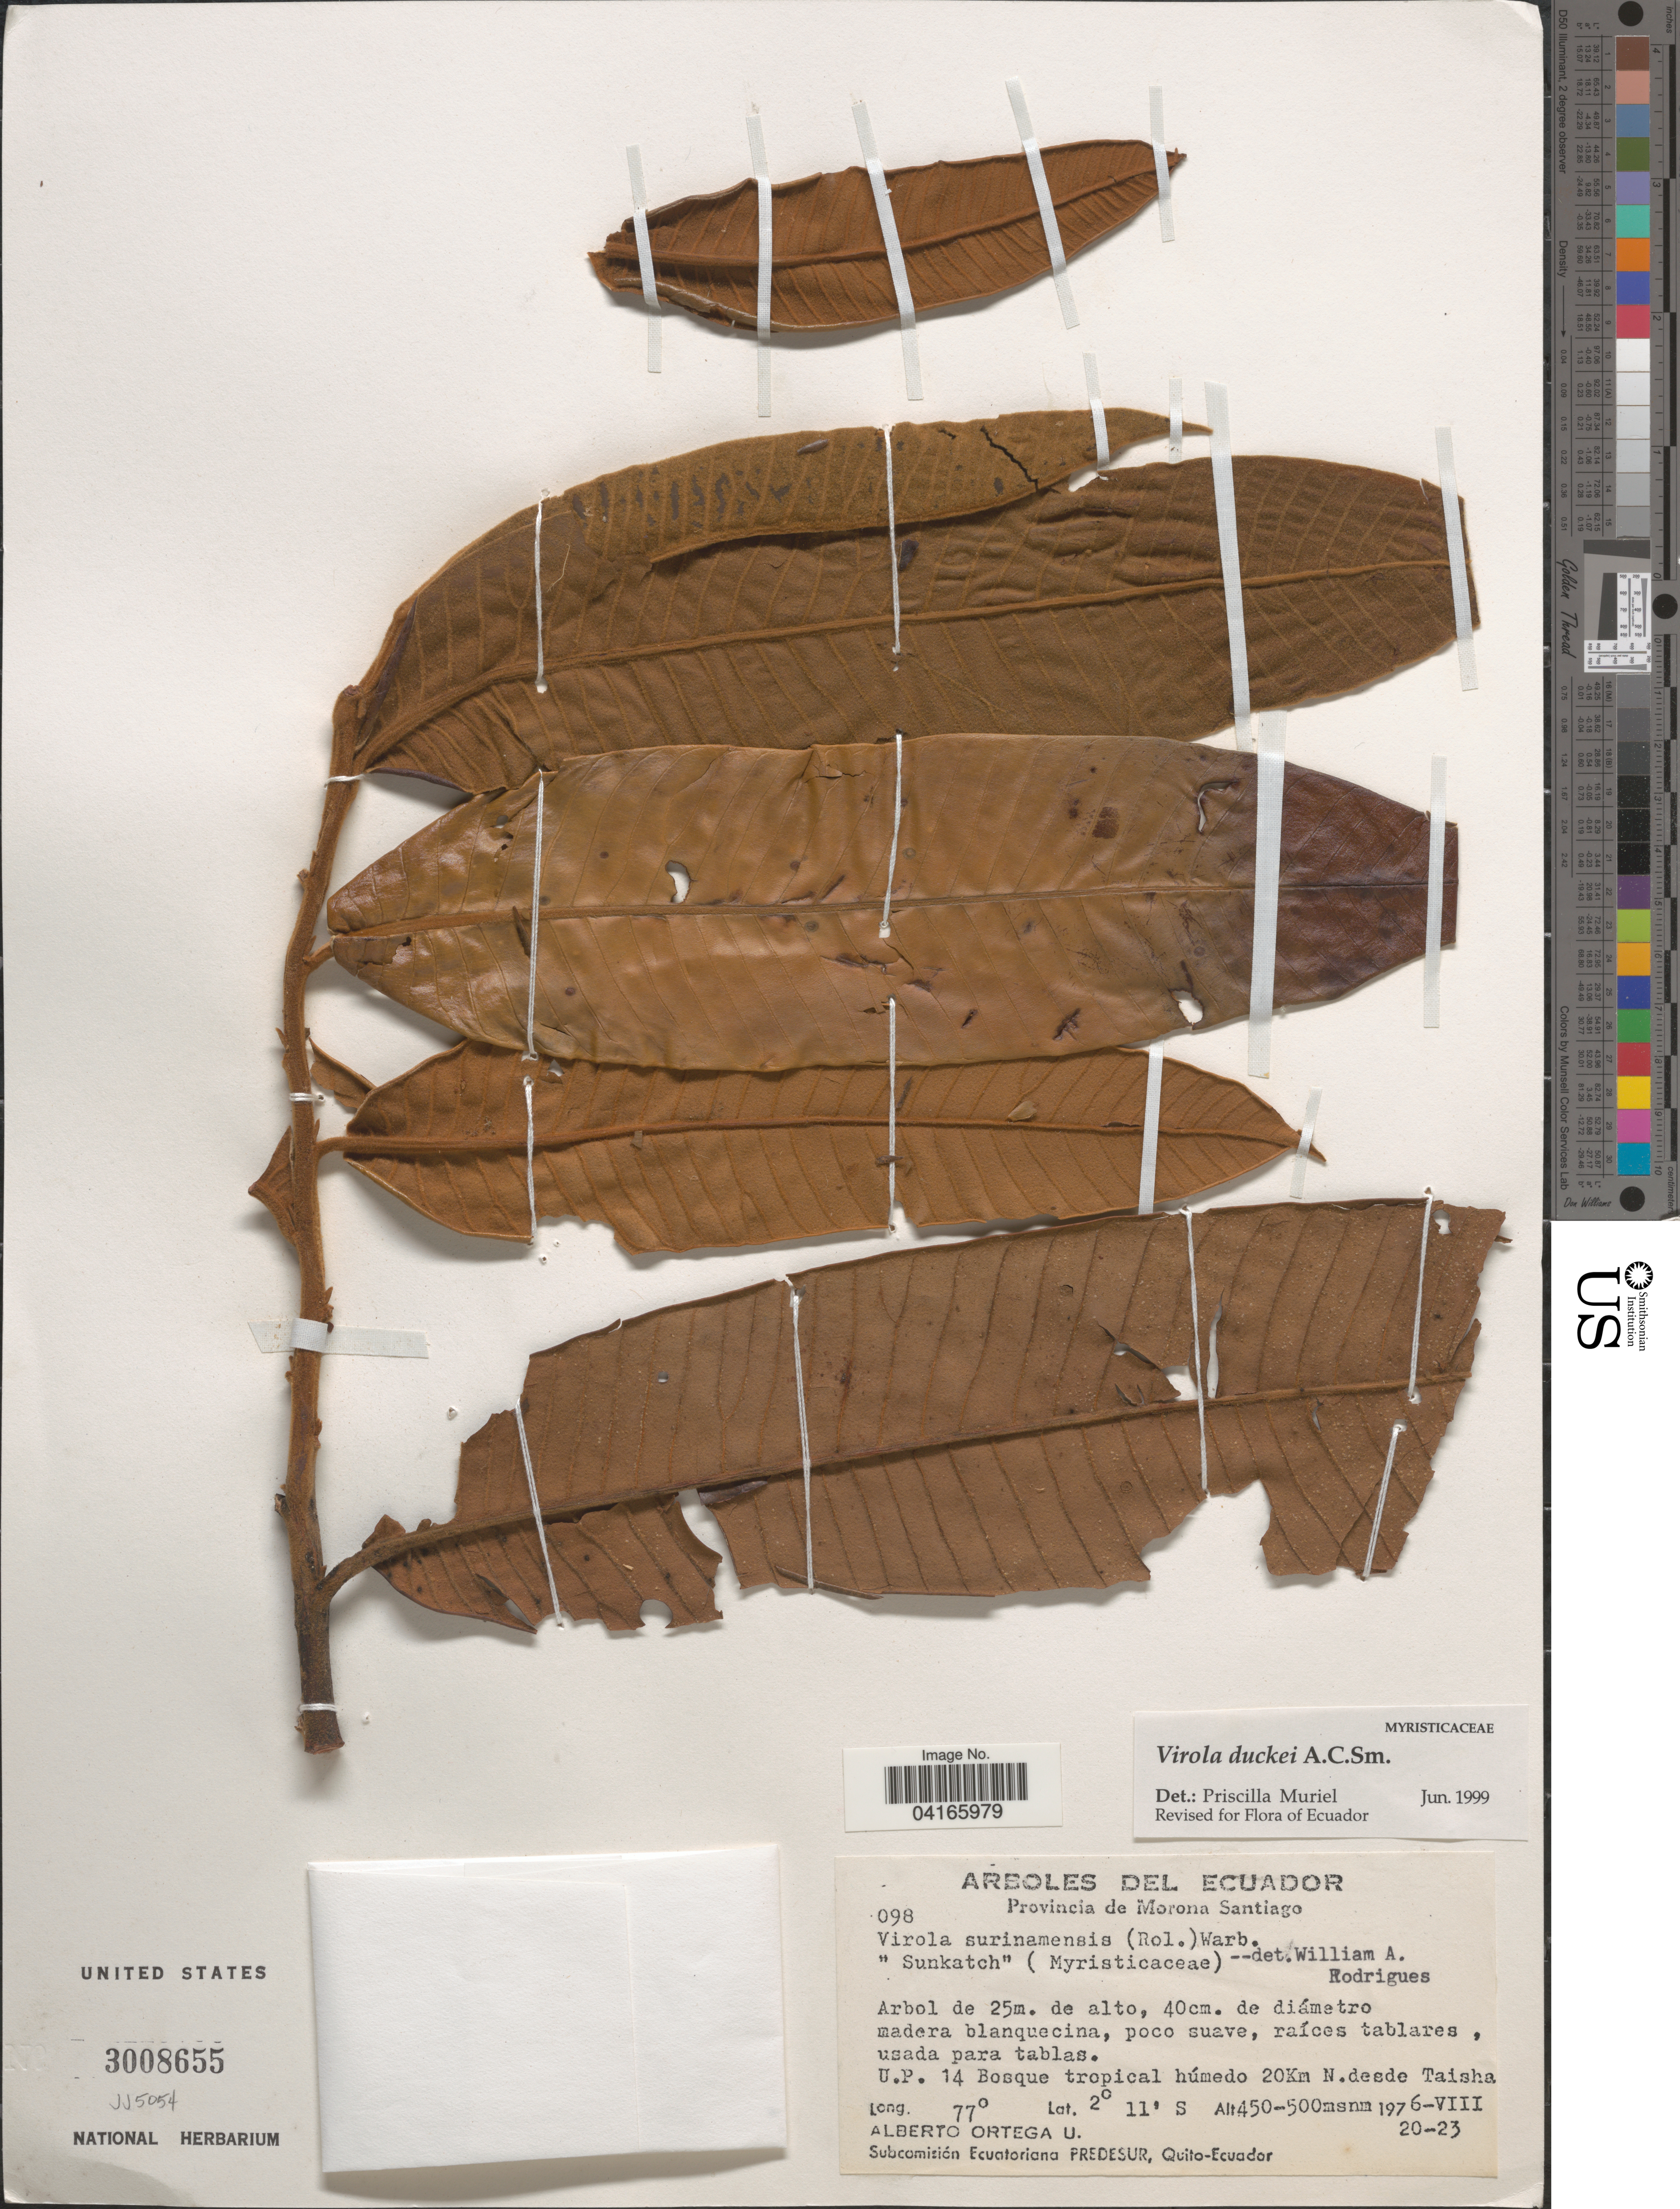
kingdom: Plantae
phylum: Tracheophyta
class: Magnoliopsida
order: Magnoliales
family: Myristicaceae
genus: Virola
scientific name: Virola duckei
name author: A.C. Sm.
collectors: A. T. Ortega U.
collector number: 098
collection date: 1976-08-20/1976-08-23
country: Ecuador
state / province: Morona-Santiago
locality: U.P. 14 Bosque tropical húmedo 20Km N. desde Taisha.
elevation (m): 450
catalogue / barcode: US 3008655